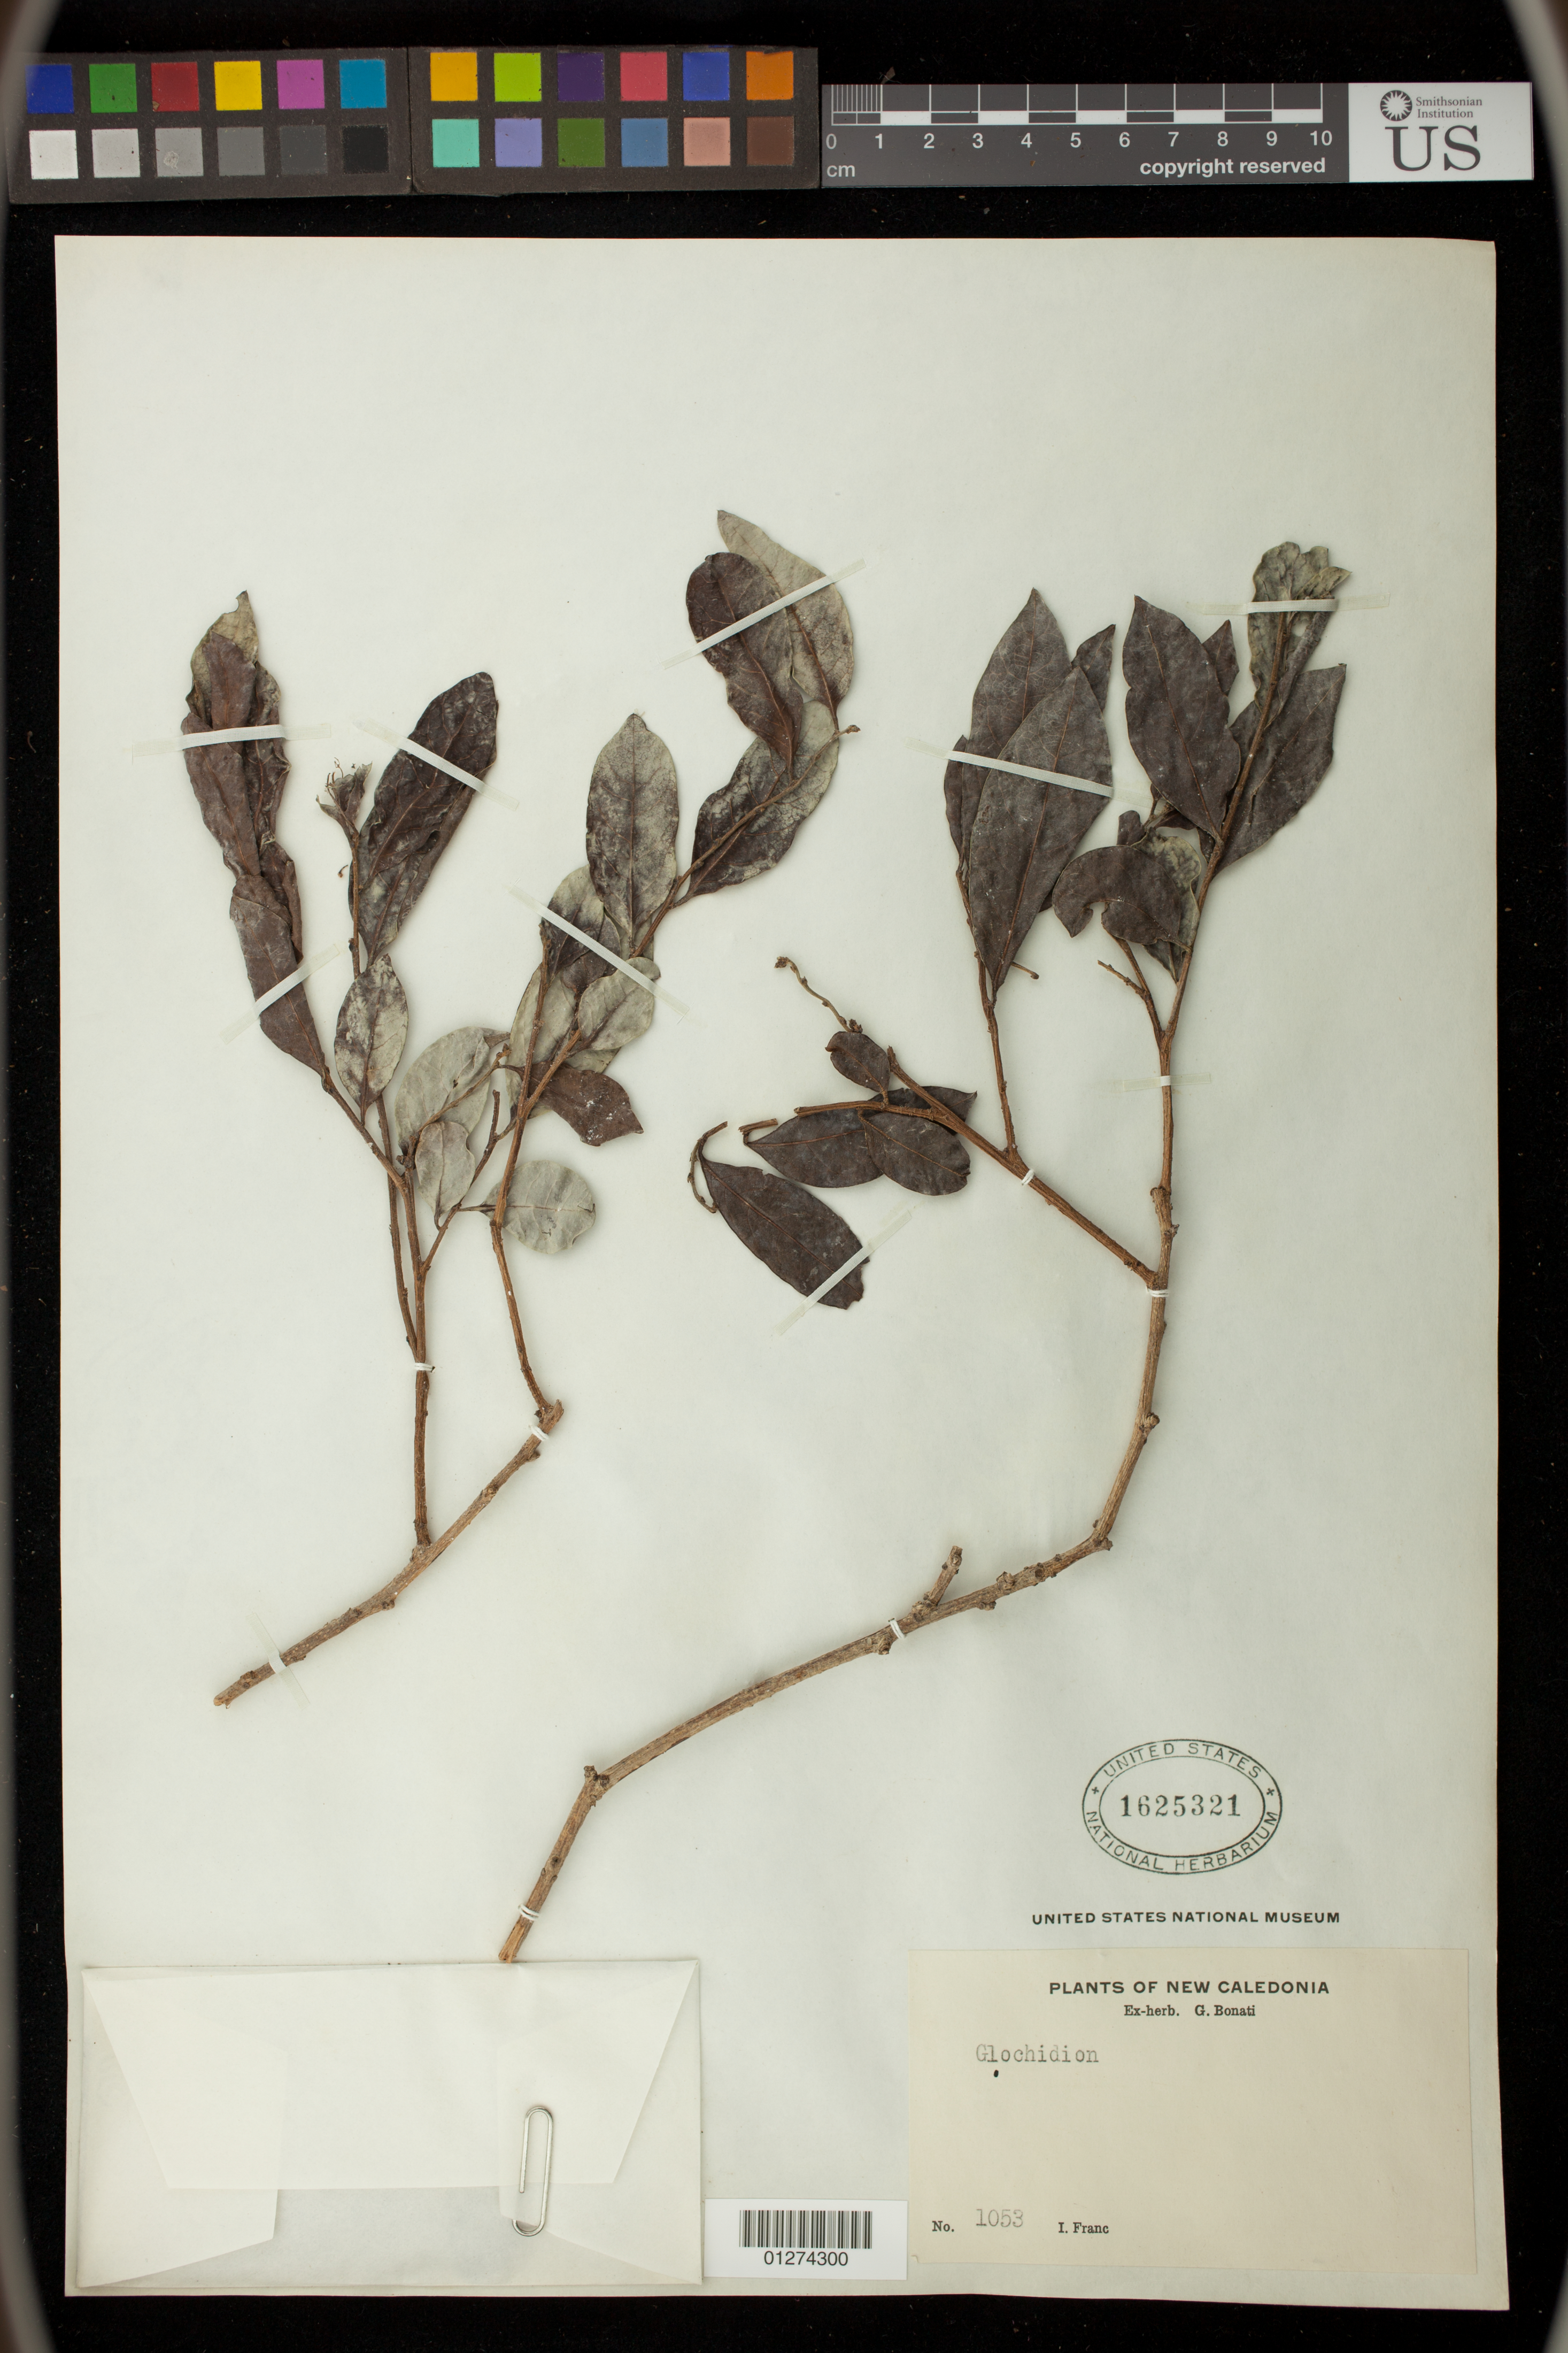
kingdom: Plantae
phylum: Tracheophyta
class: Magnoliopsida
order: Malpighiales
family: Phyllanthaceae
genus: Glochidion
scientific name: Glochidion sp.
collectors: I. Franc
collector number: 1053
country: New Caledonia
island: New Caledonia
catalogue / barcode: US 1625321